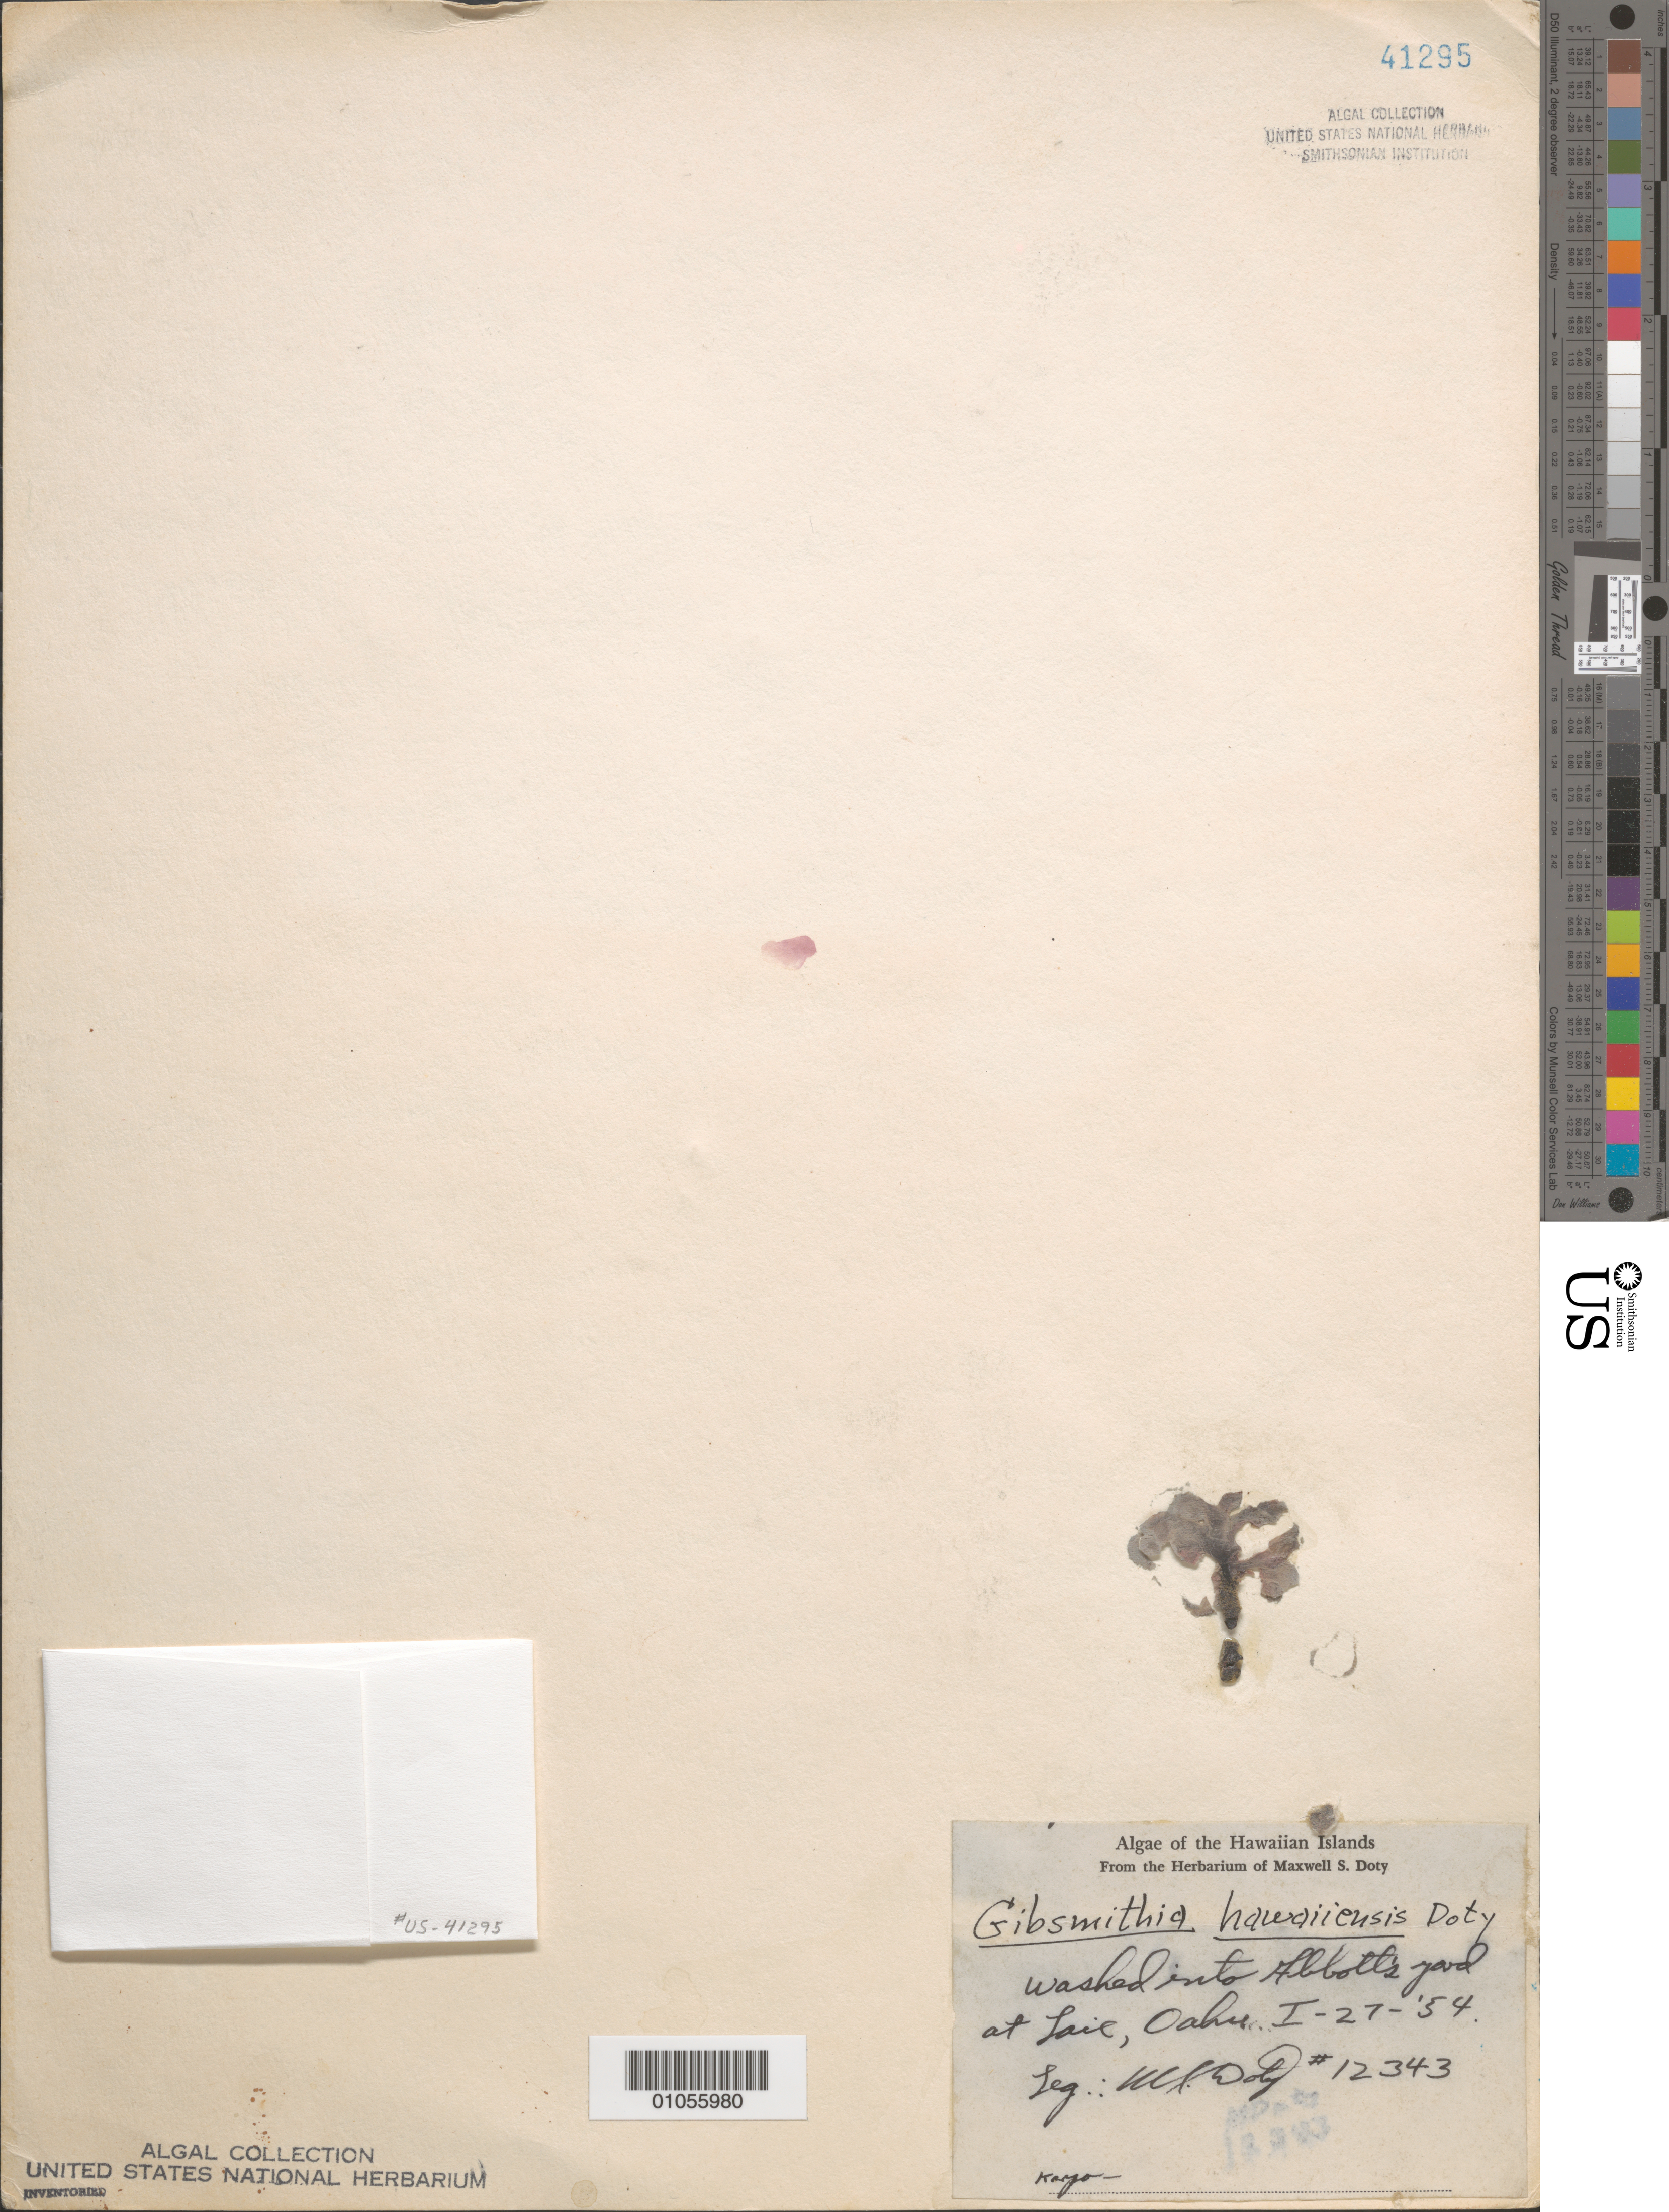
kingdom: Plantae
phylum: Rhodophyta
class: Florideophyceae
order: Gigartinales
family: Dumontiaceae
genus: Gibsmithia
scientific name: Gibsmithia hawaiiensis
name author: Doty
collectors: M. S. Doty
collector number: MSD 12343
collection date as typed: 27 Jan 1954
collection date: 1954-01-27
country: United States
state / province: Hawaii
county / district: Honolulu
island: Oahu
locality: Laie, washed into Abbott's yard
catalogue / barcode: US 41295